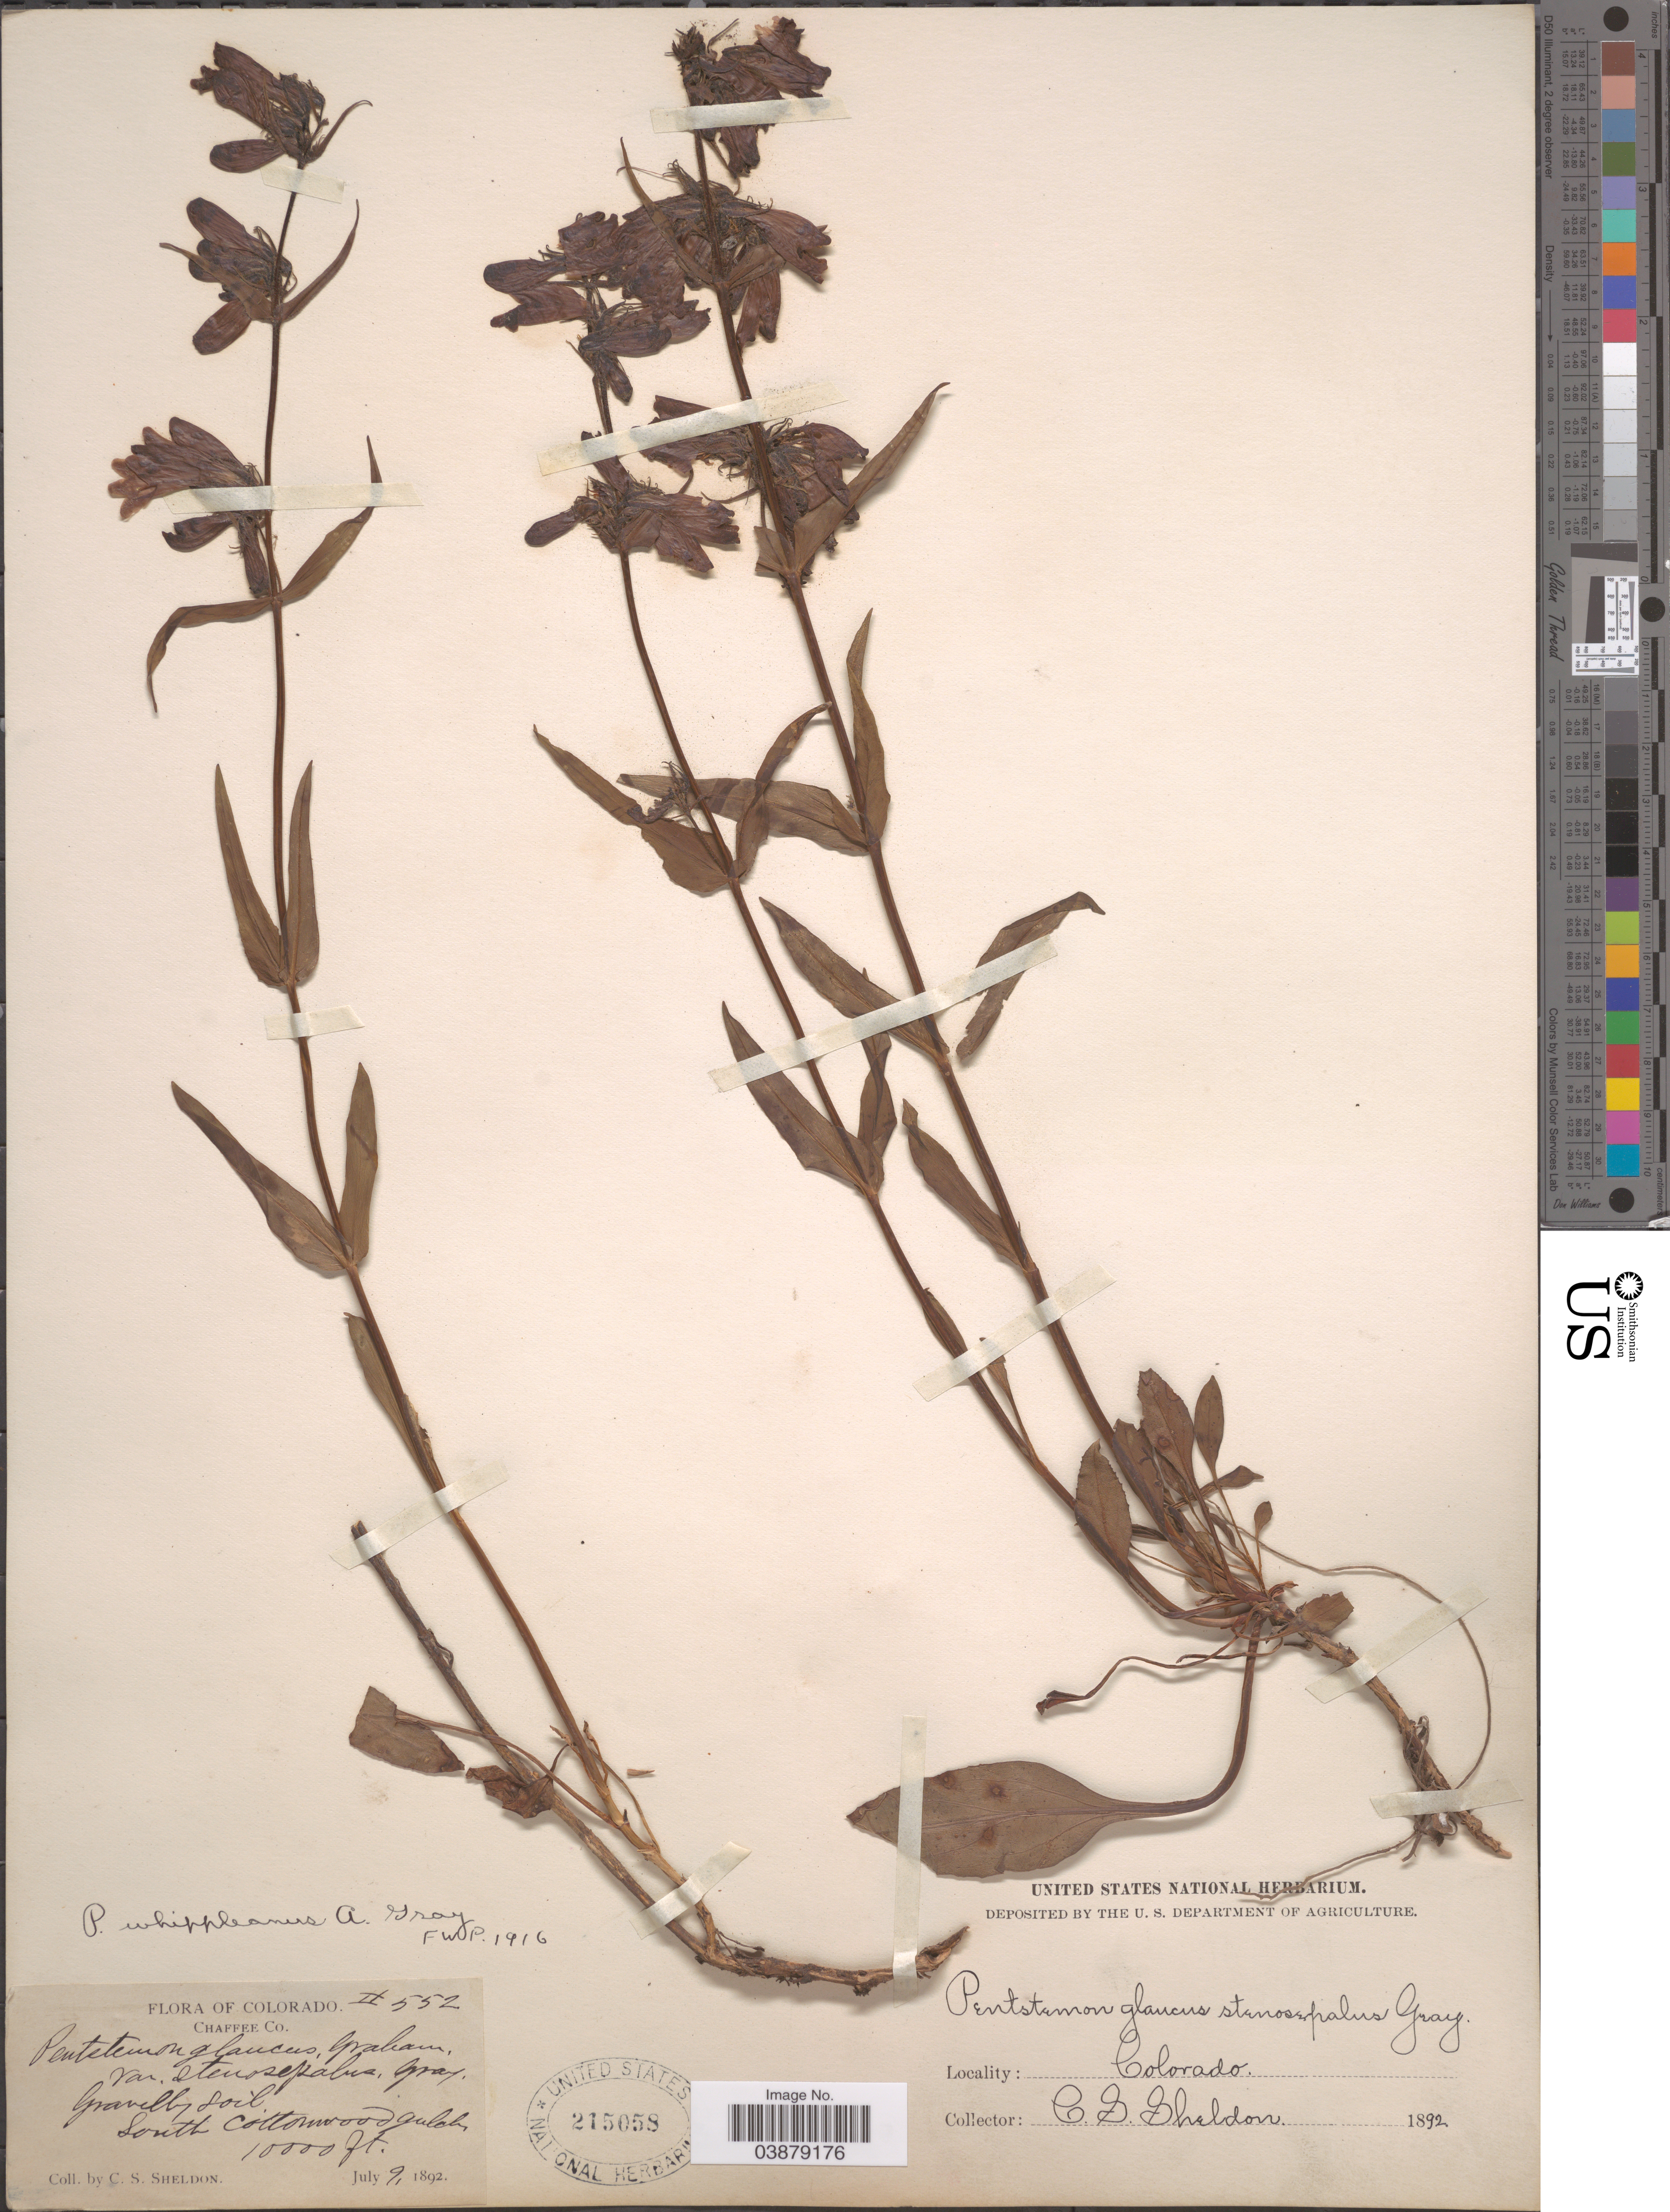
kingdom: Plantae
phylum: Tracheophyta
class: Magnoliopsida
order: Lamiales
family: Plantaginaceae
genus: Penstemon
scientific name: Penstemon whippleanus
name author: A. Gray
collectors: C. S. Sheldon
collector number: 552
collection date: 1892-07-09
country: United States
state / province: Colorado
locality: Chaffee Co. South Cottonwood gulch.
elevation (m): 3048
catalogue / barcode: US 215058